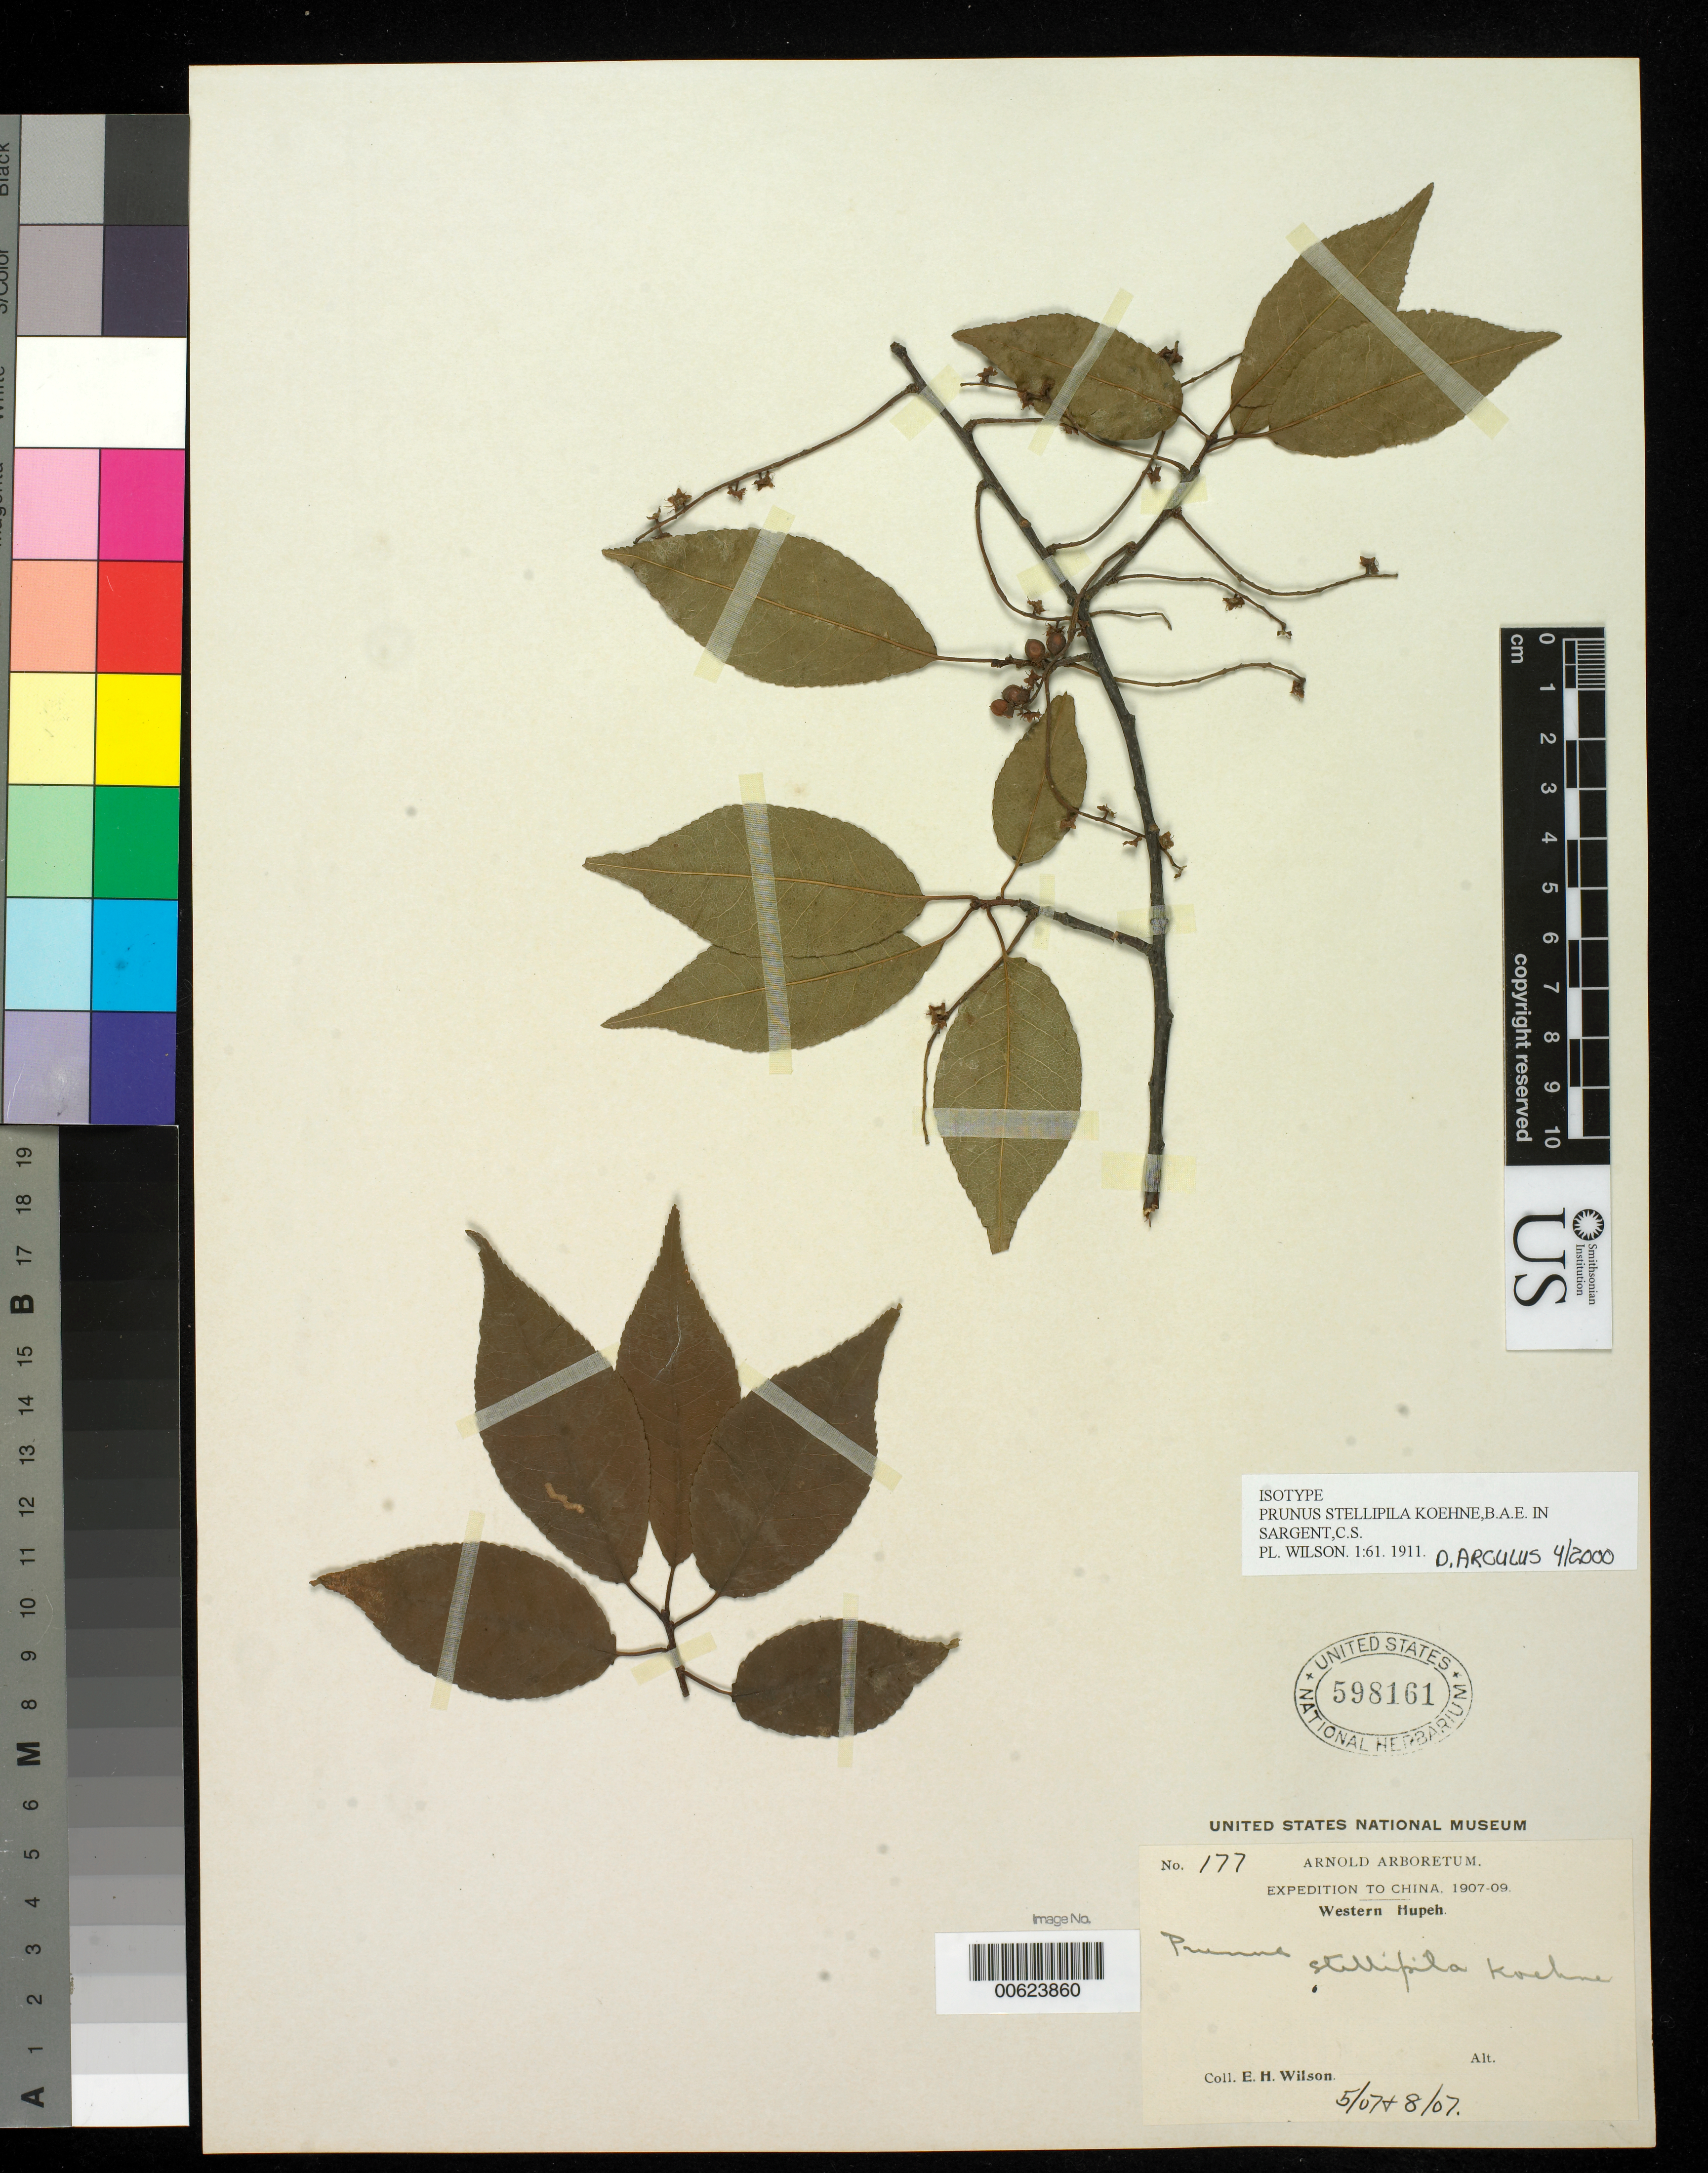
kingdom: Plantae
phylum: Tracheophyta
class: Magnoliopsida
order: Rosales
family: Rosaceae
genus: Prunus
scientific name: Prunus stellipila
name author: Koehne in Sarg.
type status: Isotype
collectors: E. H. Wilson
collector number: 177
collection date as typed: May 1907 and -- Aug 1907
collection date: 1907-05,1907-08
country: China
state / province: Hubei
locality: Western Hupeh.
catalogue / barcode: US 598161